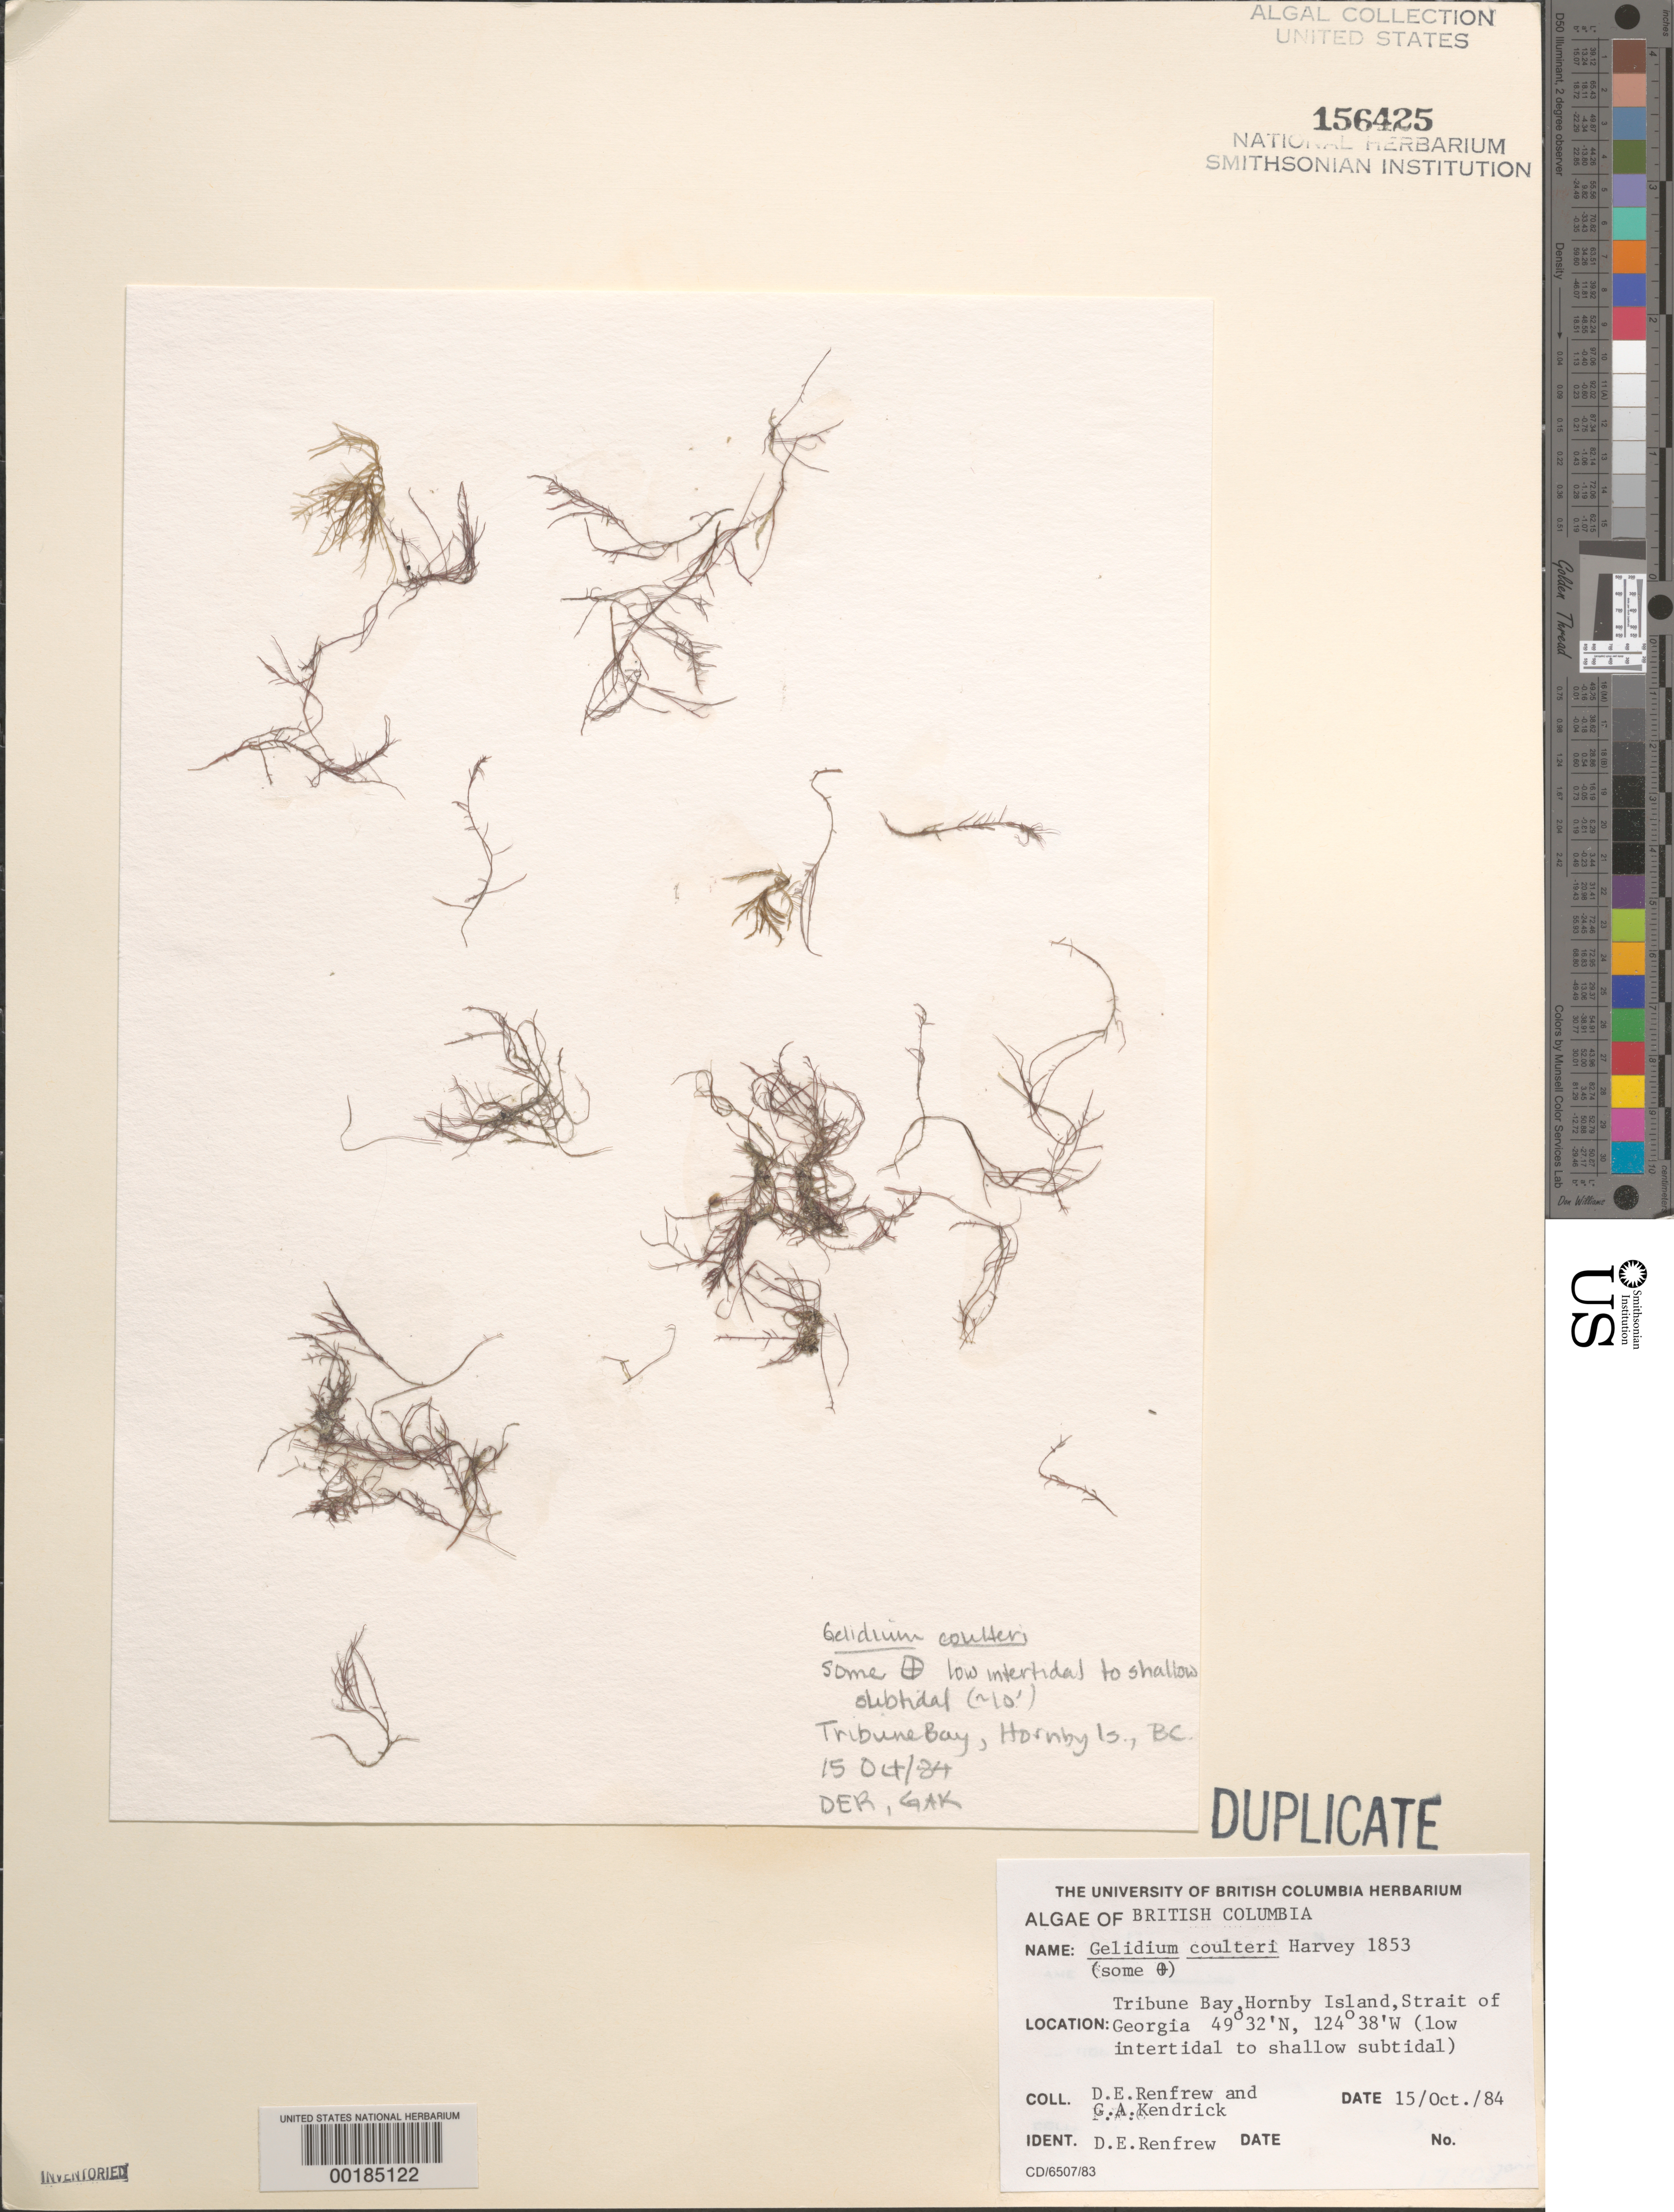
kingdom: Plantae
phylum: Rhodophyta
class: Florideophyceae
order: Gelidiales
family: Gelidiaceae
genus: Gelidium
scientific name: Gelidium coulteri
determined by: Renfrew, D. E.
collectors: D. Renfrew & G. Kendrick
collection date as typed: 15 Oct 1984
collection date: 1984-10-15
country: Canada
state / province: British Columbia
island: Hornby Island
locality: Tribune Bay, Strait of Georgia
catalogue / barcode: US 156425